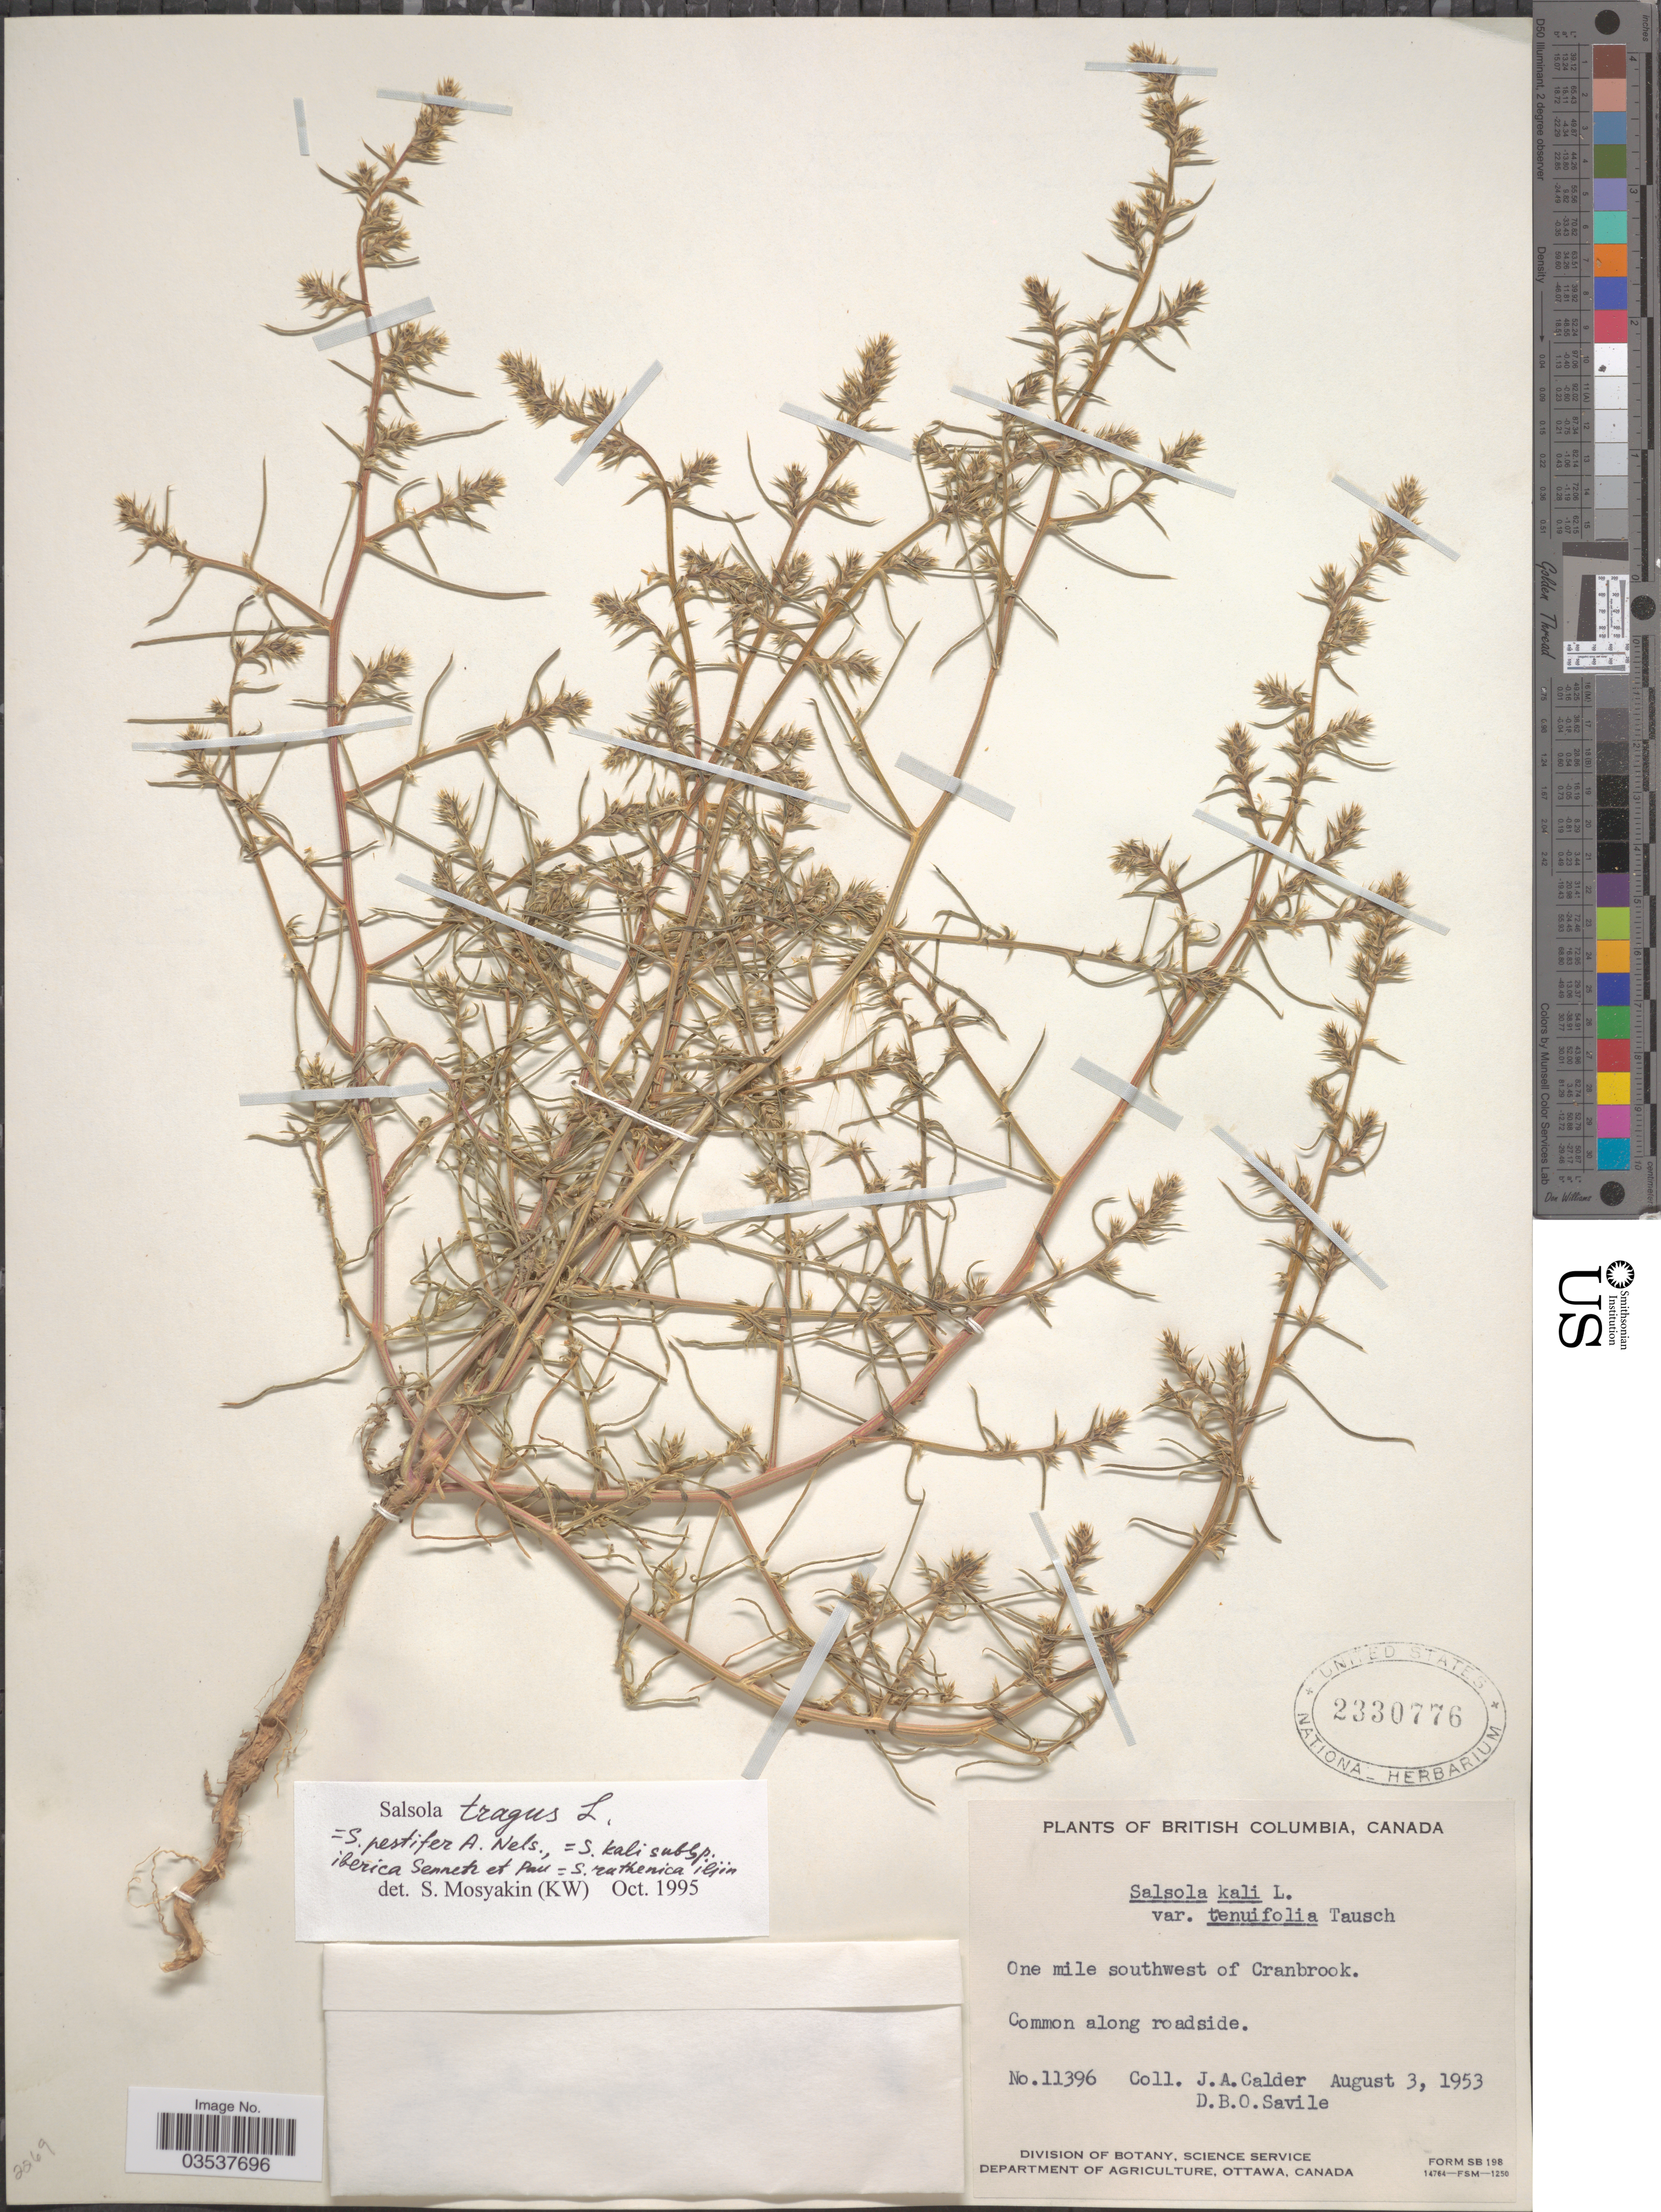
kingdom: Plantae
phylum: Tracheophyta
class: Magnoliopsida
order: Caryophyllales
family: Amaranthaceae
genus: Salsola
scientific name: Salsola kali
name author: L.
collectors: J. A. Calder & D. Savile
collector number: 11396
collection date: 1953-08-03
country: Canada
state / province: British Columbia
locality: One mile southwest of Cranbrook.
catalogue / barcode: US 2330776